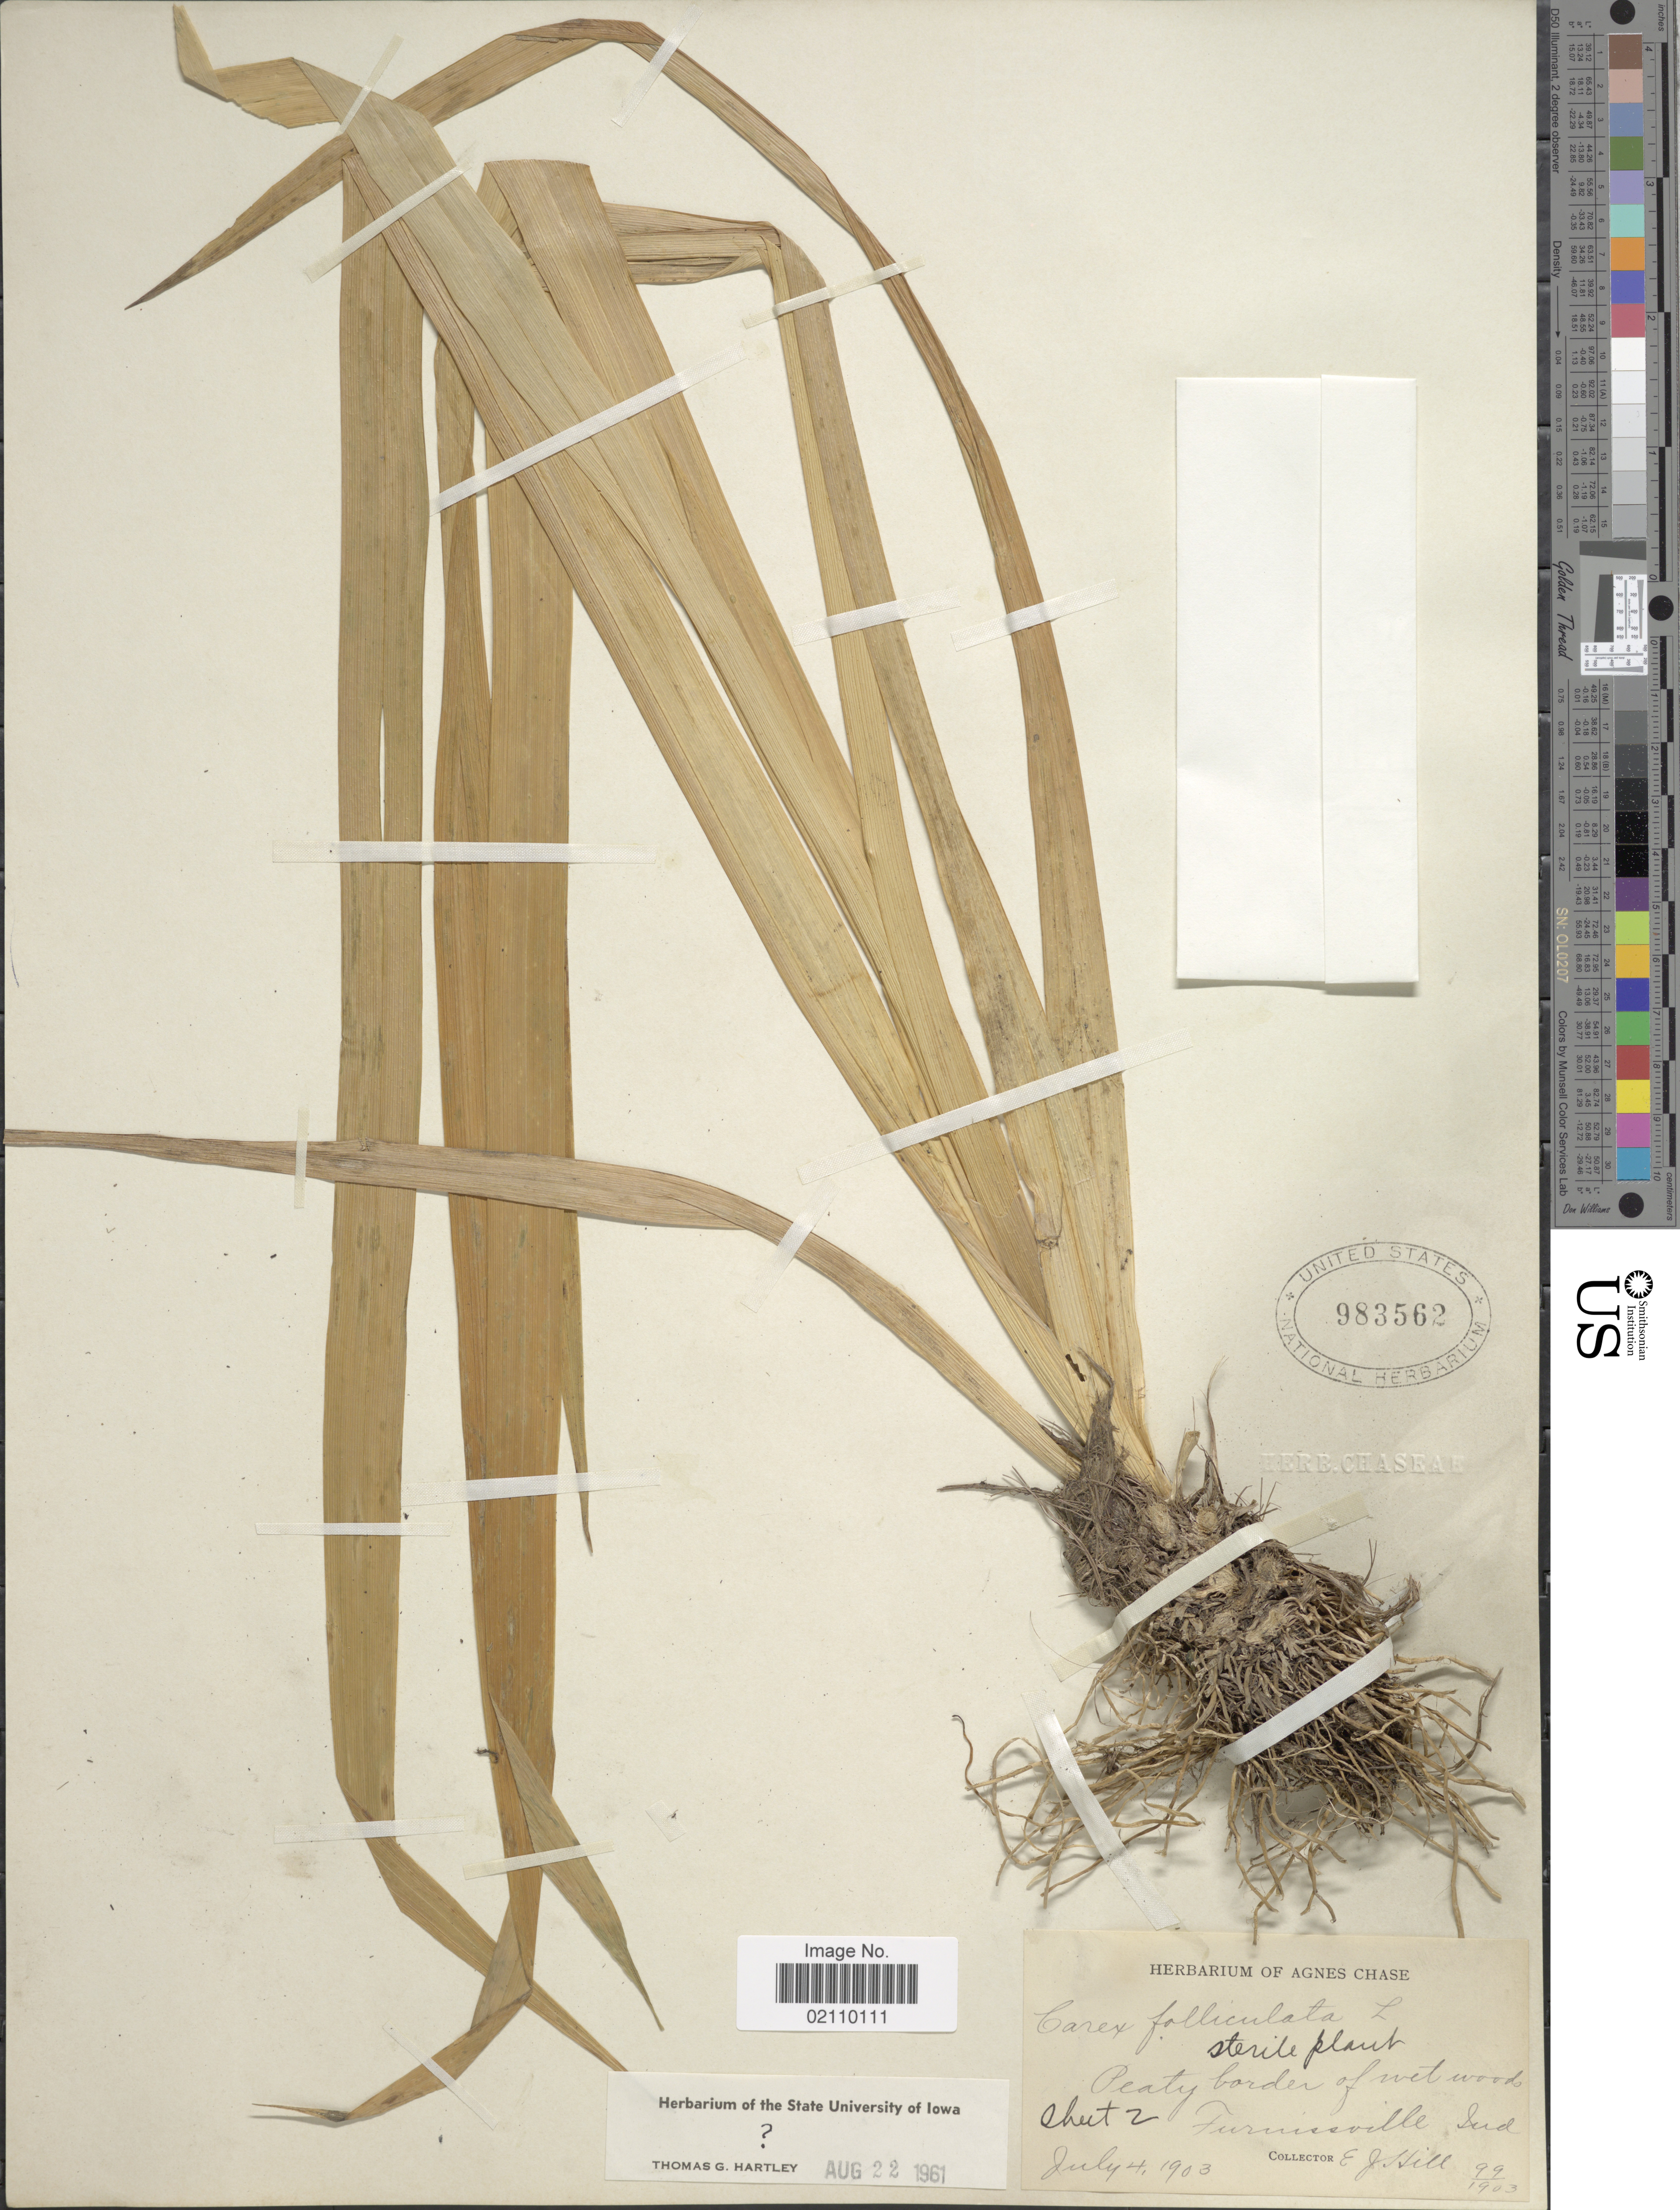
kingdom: Plantae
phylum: Tracheophyta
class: Liliopsida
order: Poales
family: Cyperaceae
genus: Carex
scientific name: Carex folliculata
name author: L.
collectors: E. J. Hill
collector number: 99?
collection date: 1903-07-04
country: United States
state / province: Indiana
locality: Furnessville, peaty border of we woods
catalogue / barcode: US 983562